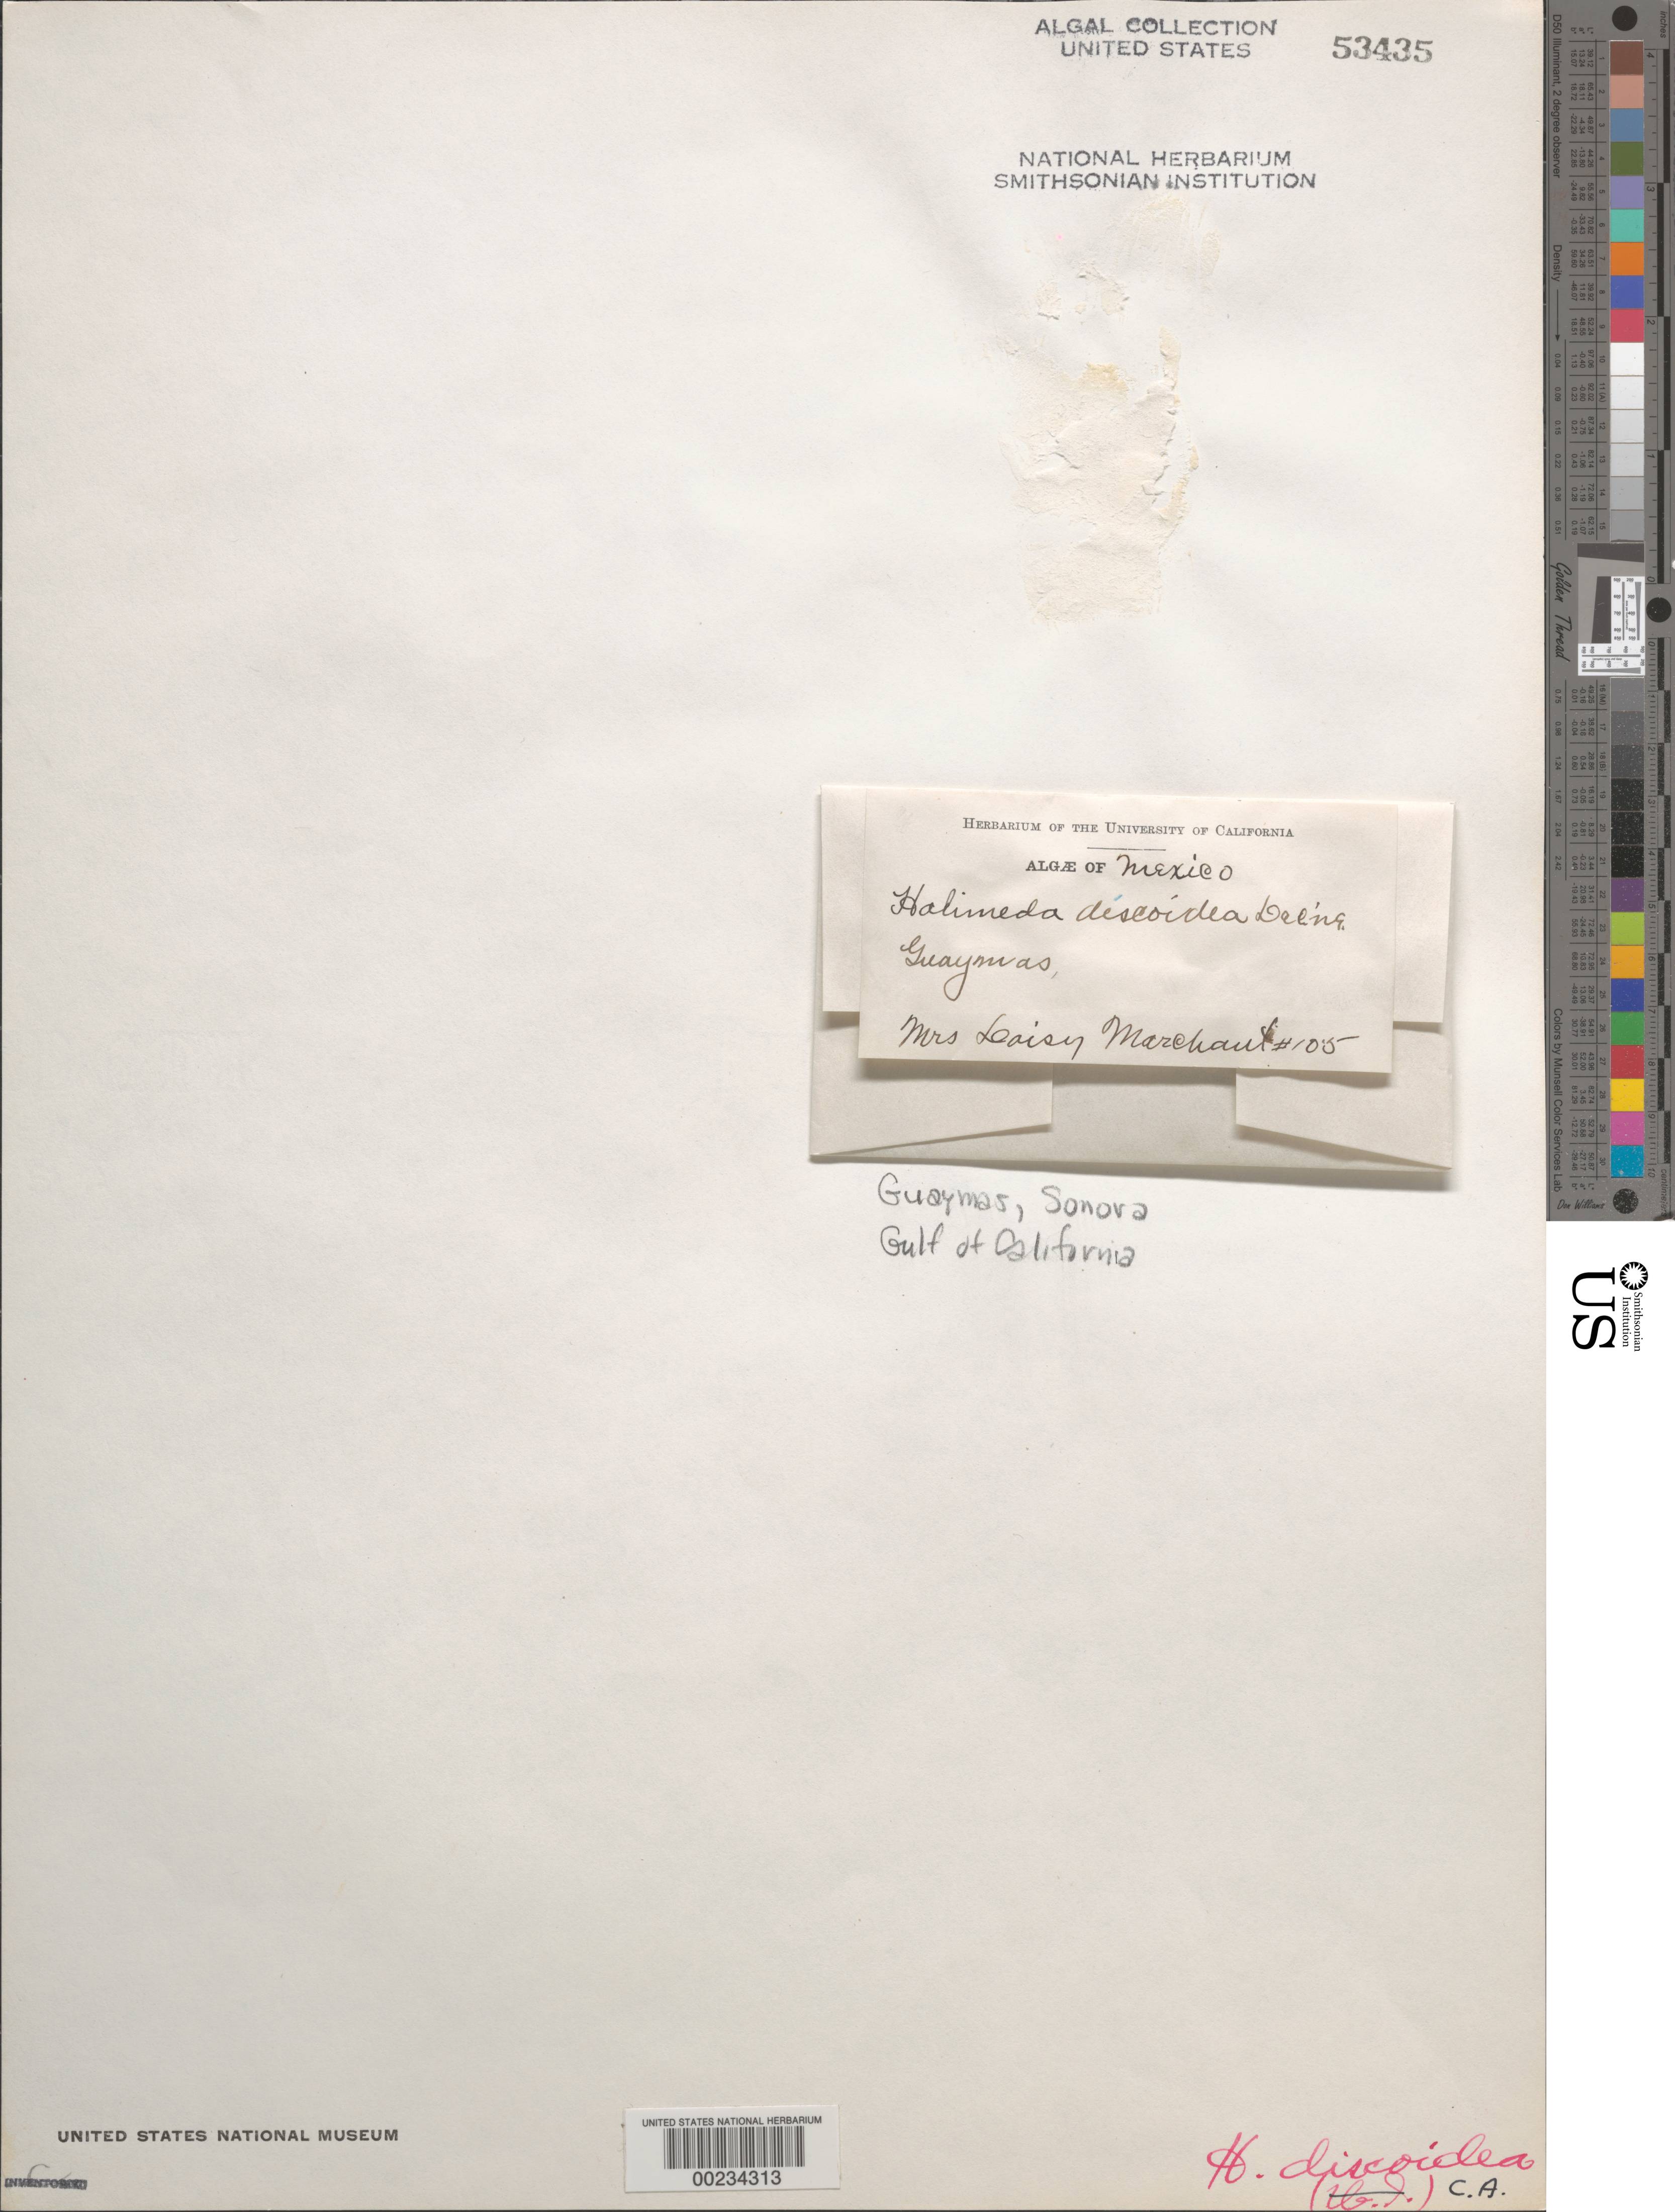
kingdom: Plantae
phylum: Chlorophyta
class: Ulvophyceae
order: Bryopsidales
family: Halimedaceae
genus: Halimeda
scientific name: Halimeda discoidea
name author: Decne.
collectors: D. Marchant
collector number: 105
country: Mexico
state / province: Sonora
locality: Guaymas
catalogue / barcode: US 53435